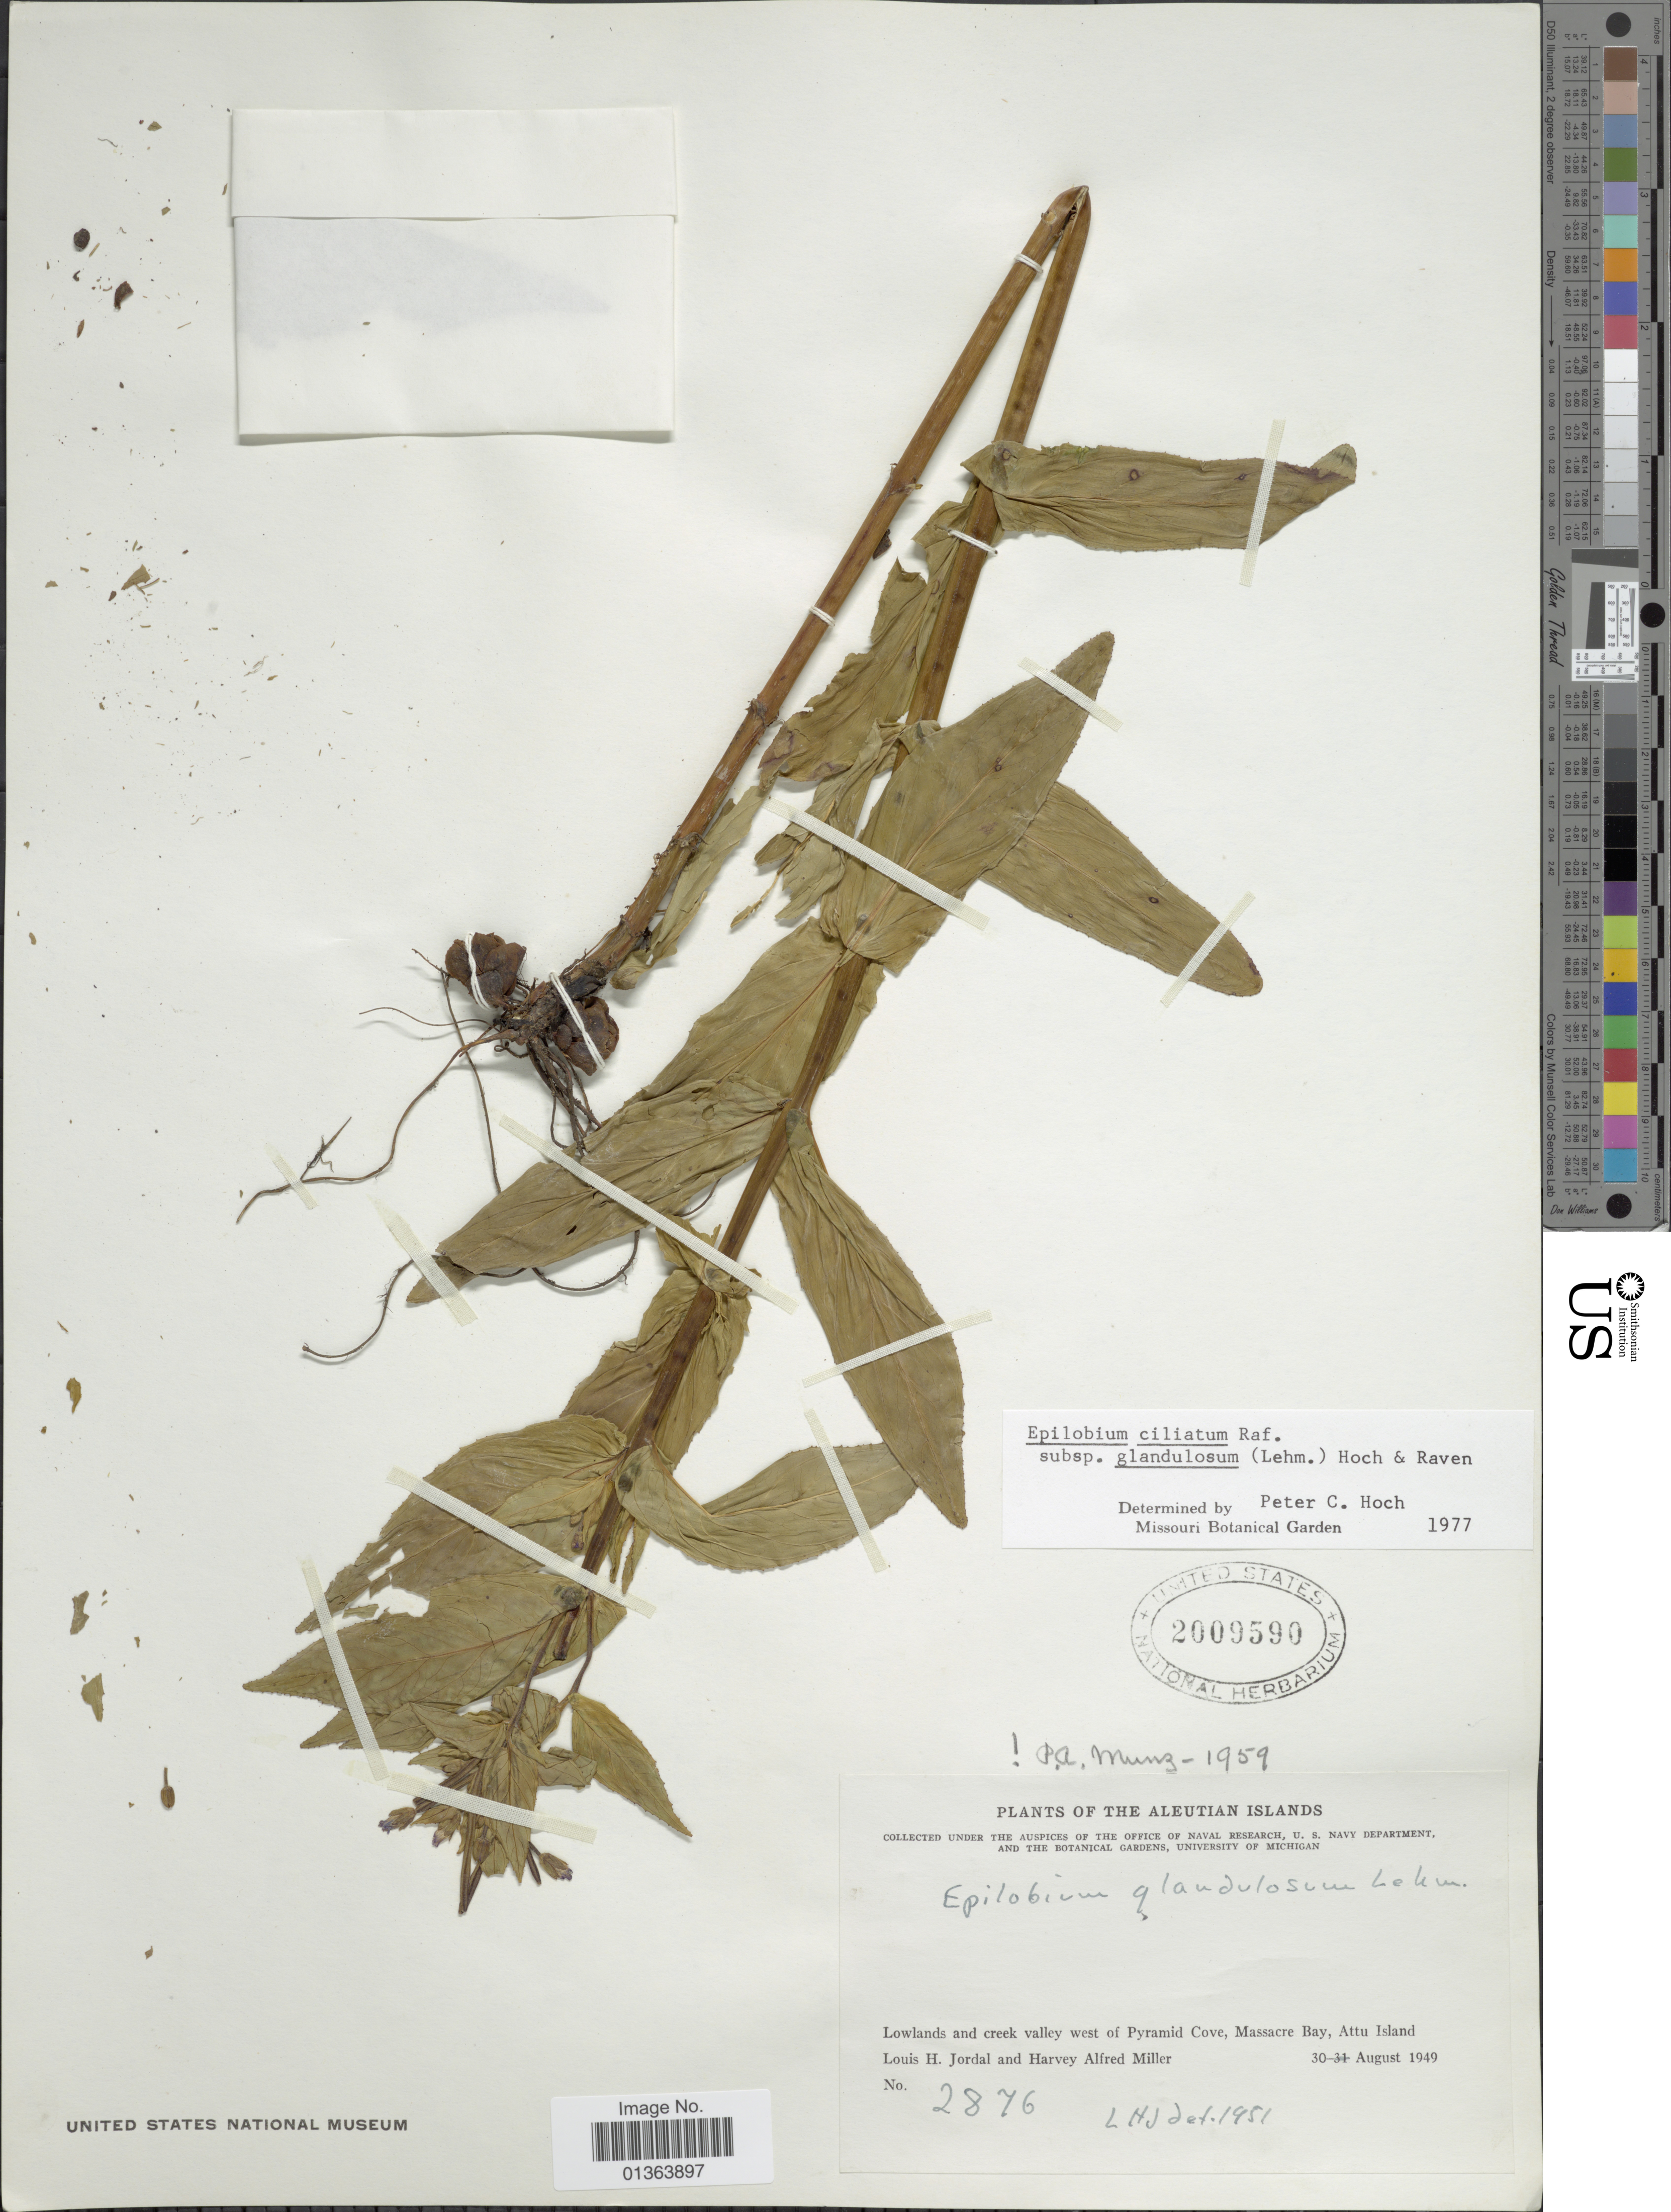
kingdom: Plantae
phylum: Tracheophyta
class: Magnoliopsida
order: Myrtales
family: Onagraceae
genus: Epilobium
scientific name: Epilobium ciliatum subsp. glandulosum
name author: (Lehm.) Hoch & P.H. Raven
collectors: L. Jordal & H. A. Miller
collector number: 2876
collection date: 1949-08-30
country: United States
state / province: Alaska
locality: Aleutian Islands. Lowlands and creek valley west of Pyramid Cove, Massacre Bay, Attu Island.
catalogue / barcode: US 2009590